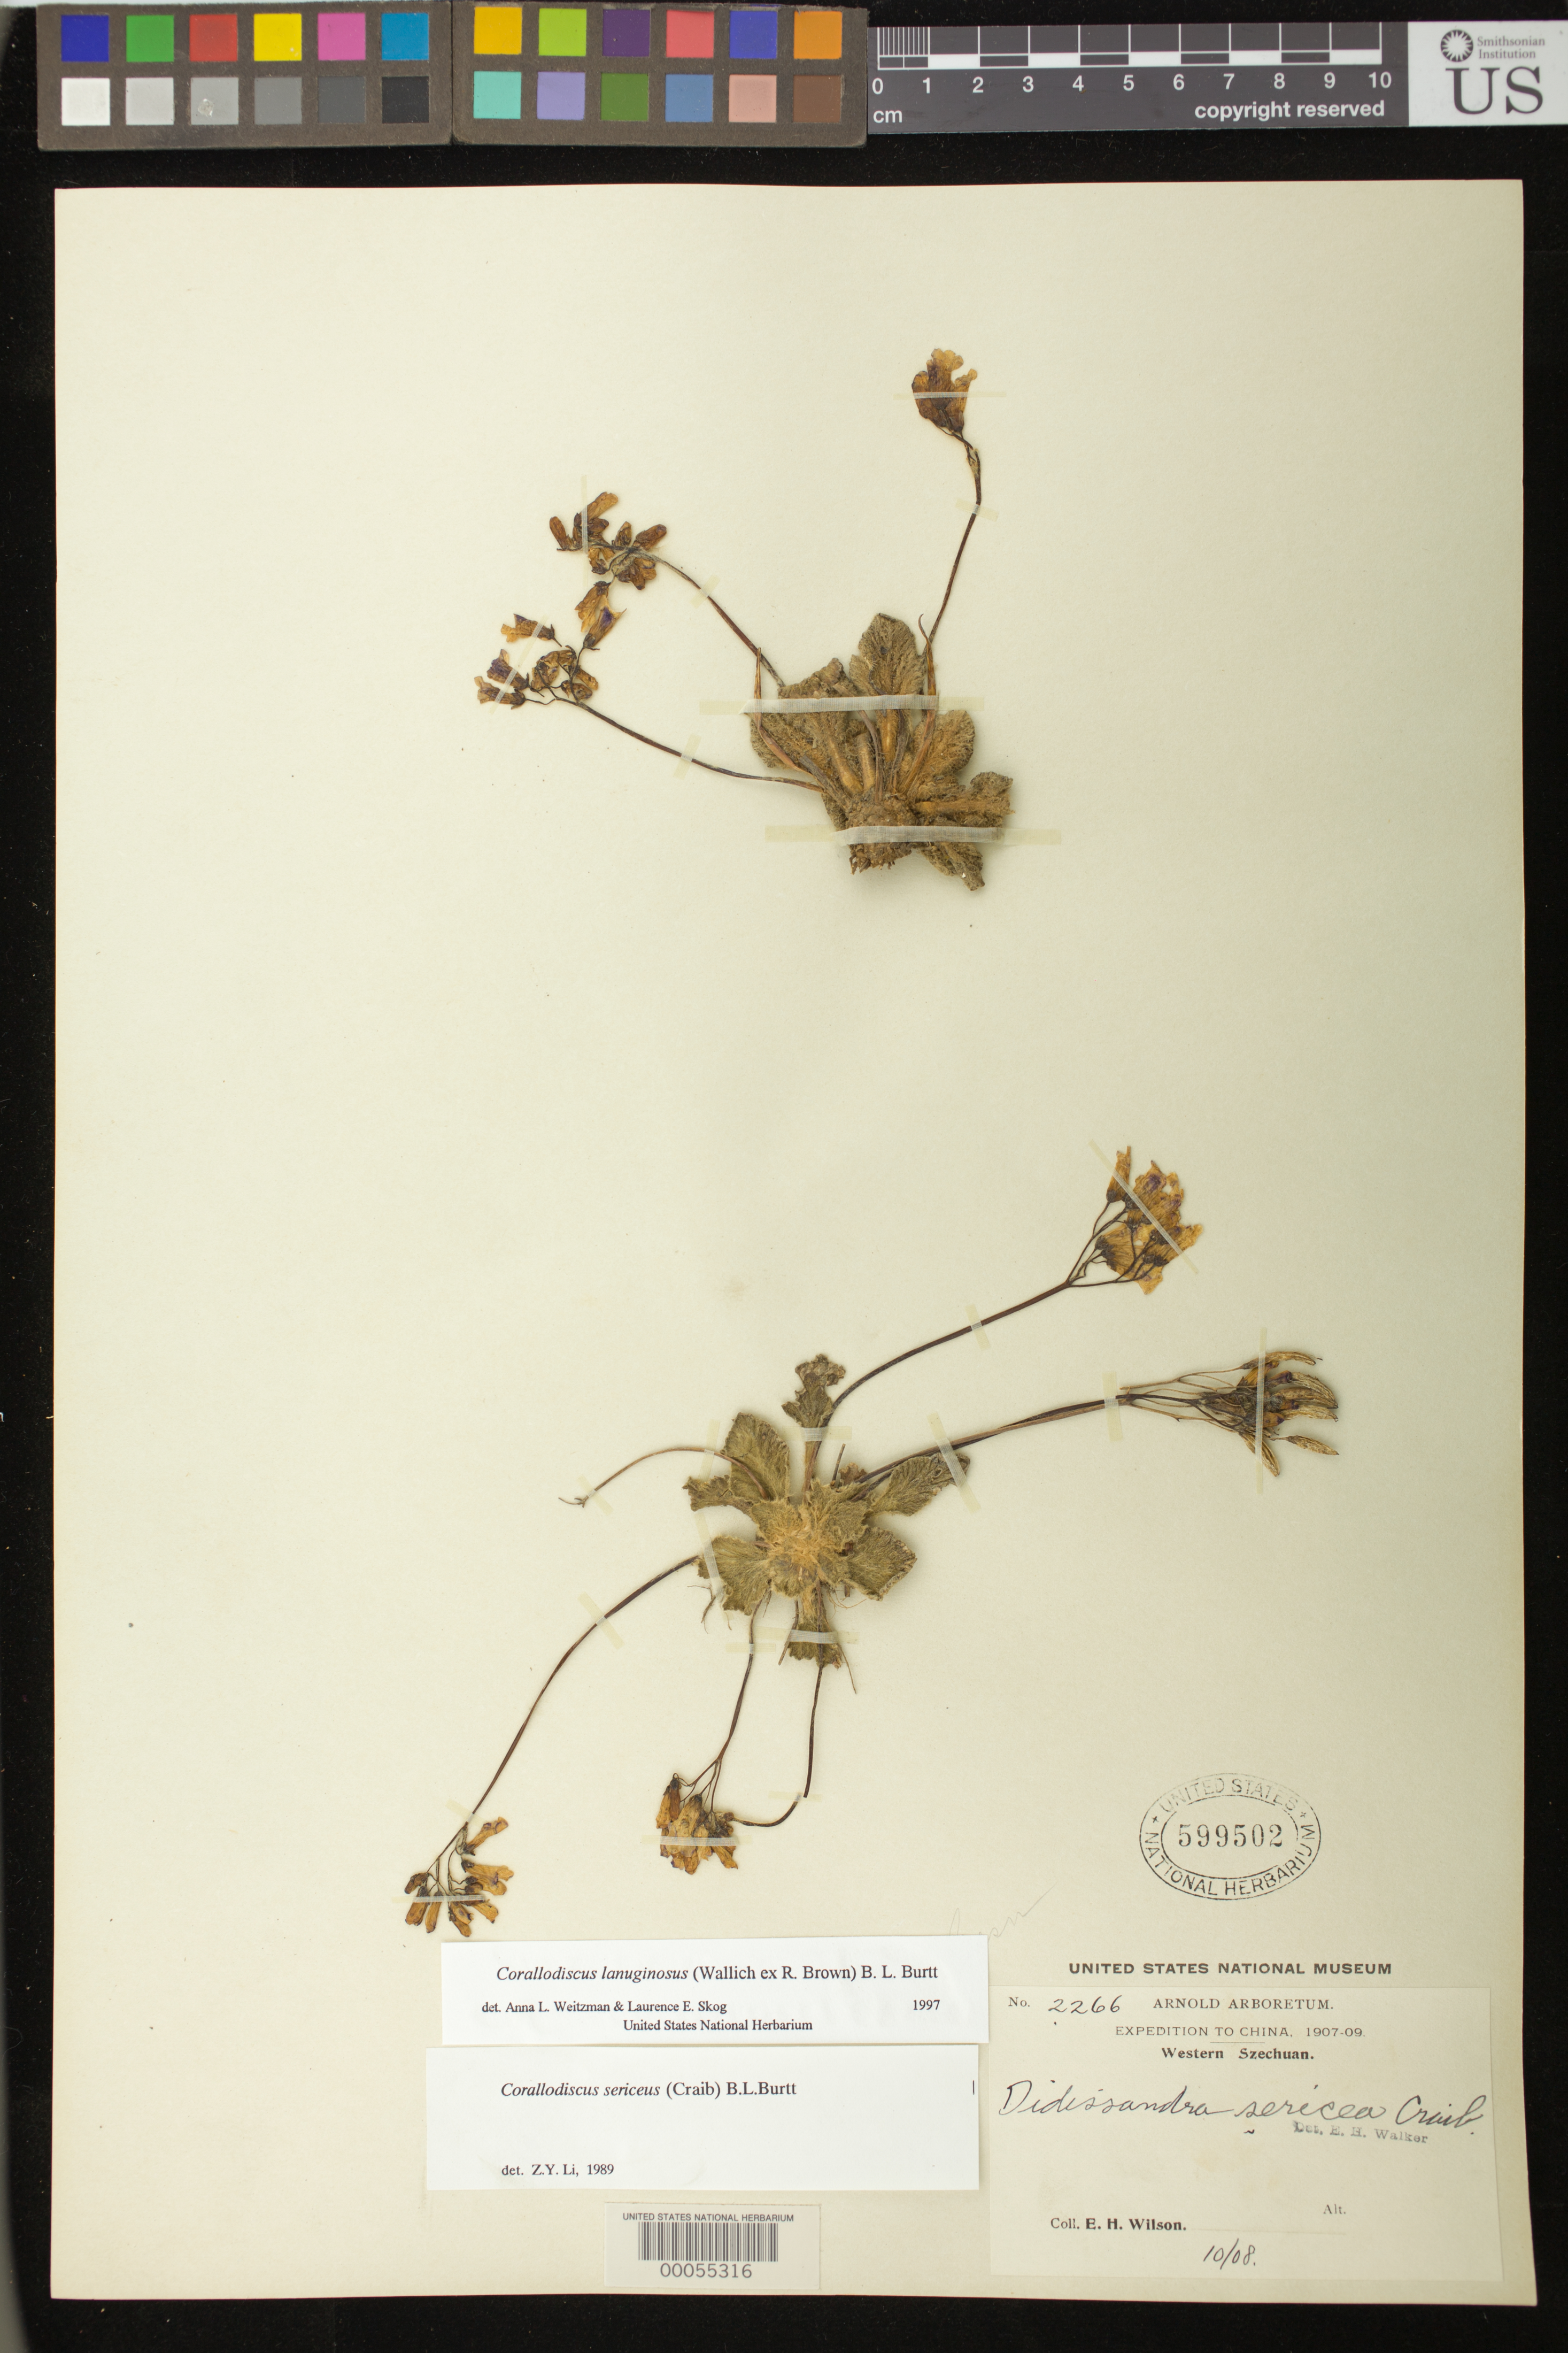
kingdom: Plantae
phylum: Tracheophyta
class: Magnoliopsida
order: Lamiales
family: Gesneriaceae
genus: Corallodiscus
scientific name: Corallodiscus sericeus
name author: (Craib) B.L. Burtt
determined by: Li, Z. Y.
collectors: E. H. Wilson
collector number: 2266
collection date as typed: Oct 1908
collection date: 1908-10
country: China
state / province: Sichuan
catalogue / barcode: US 599502